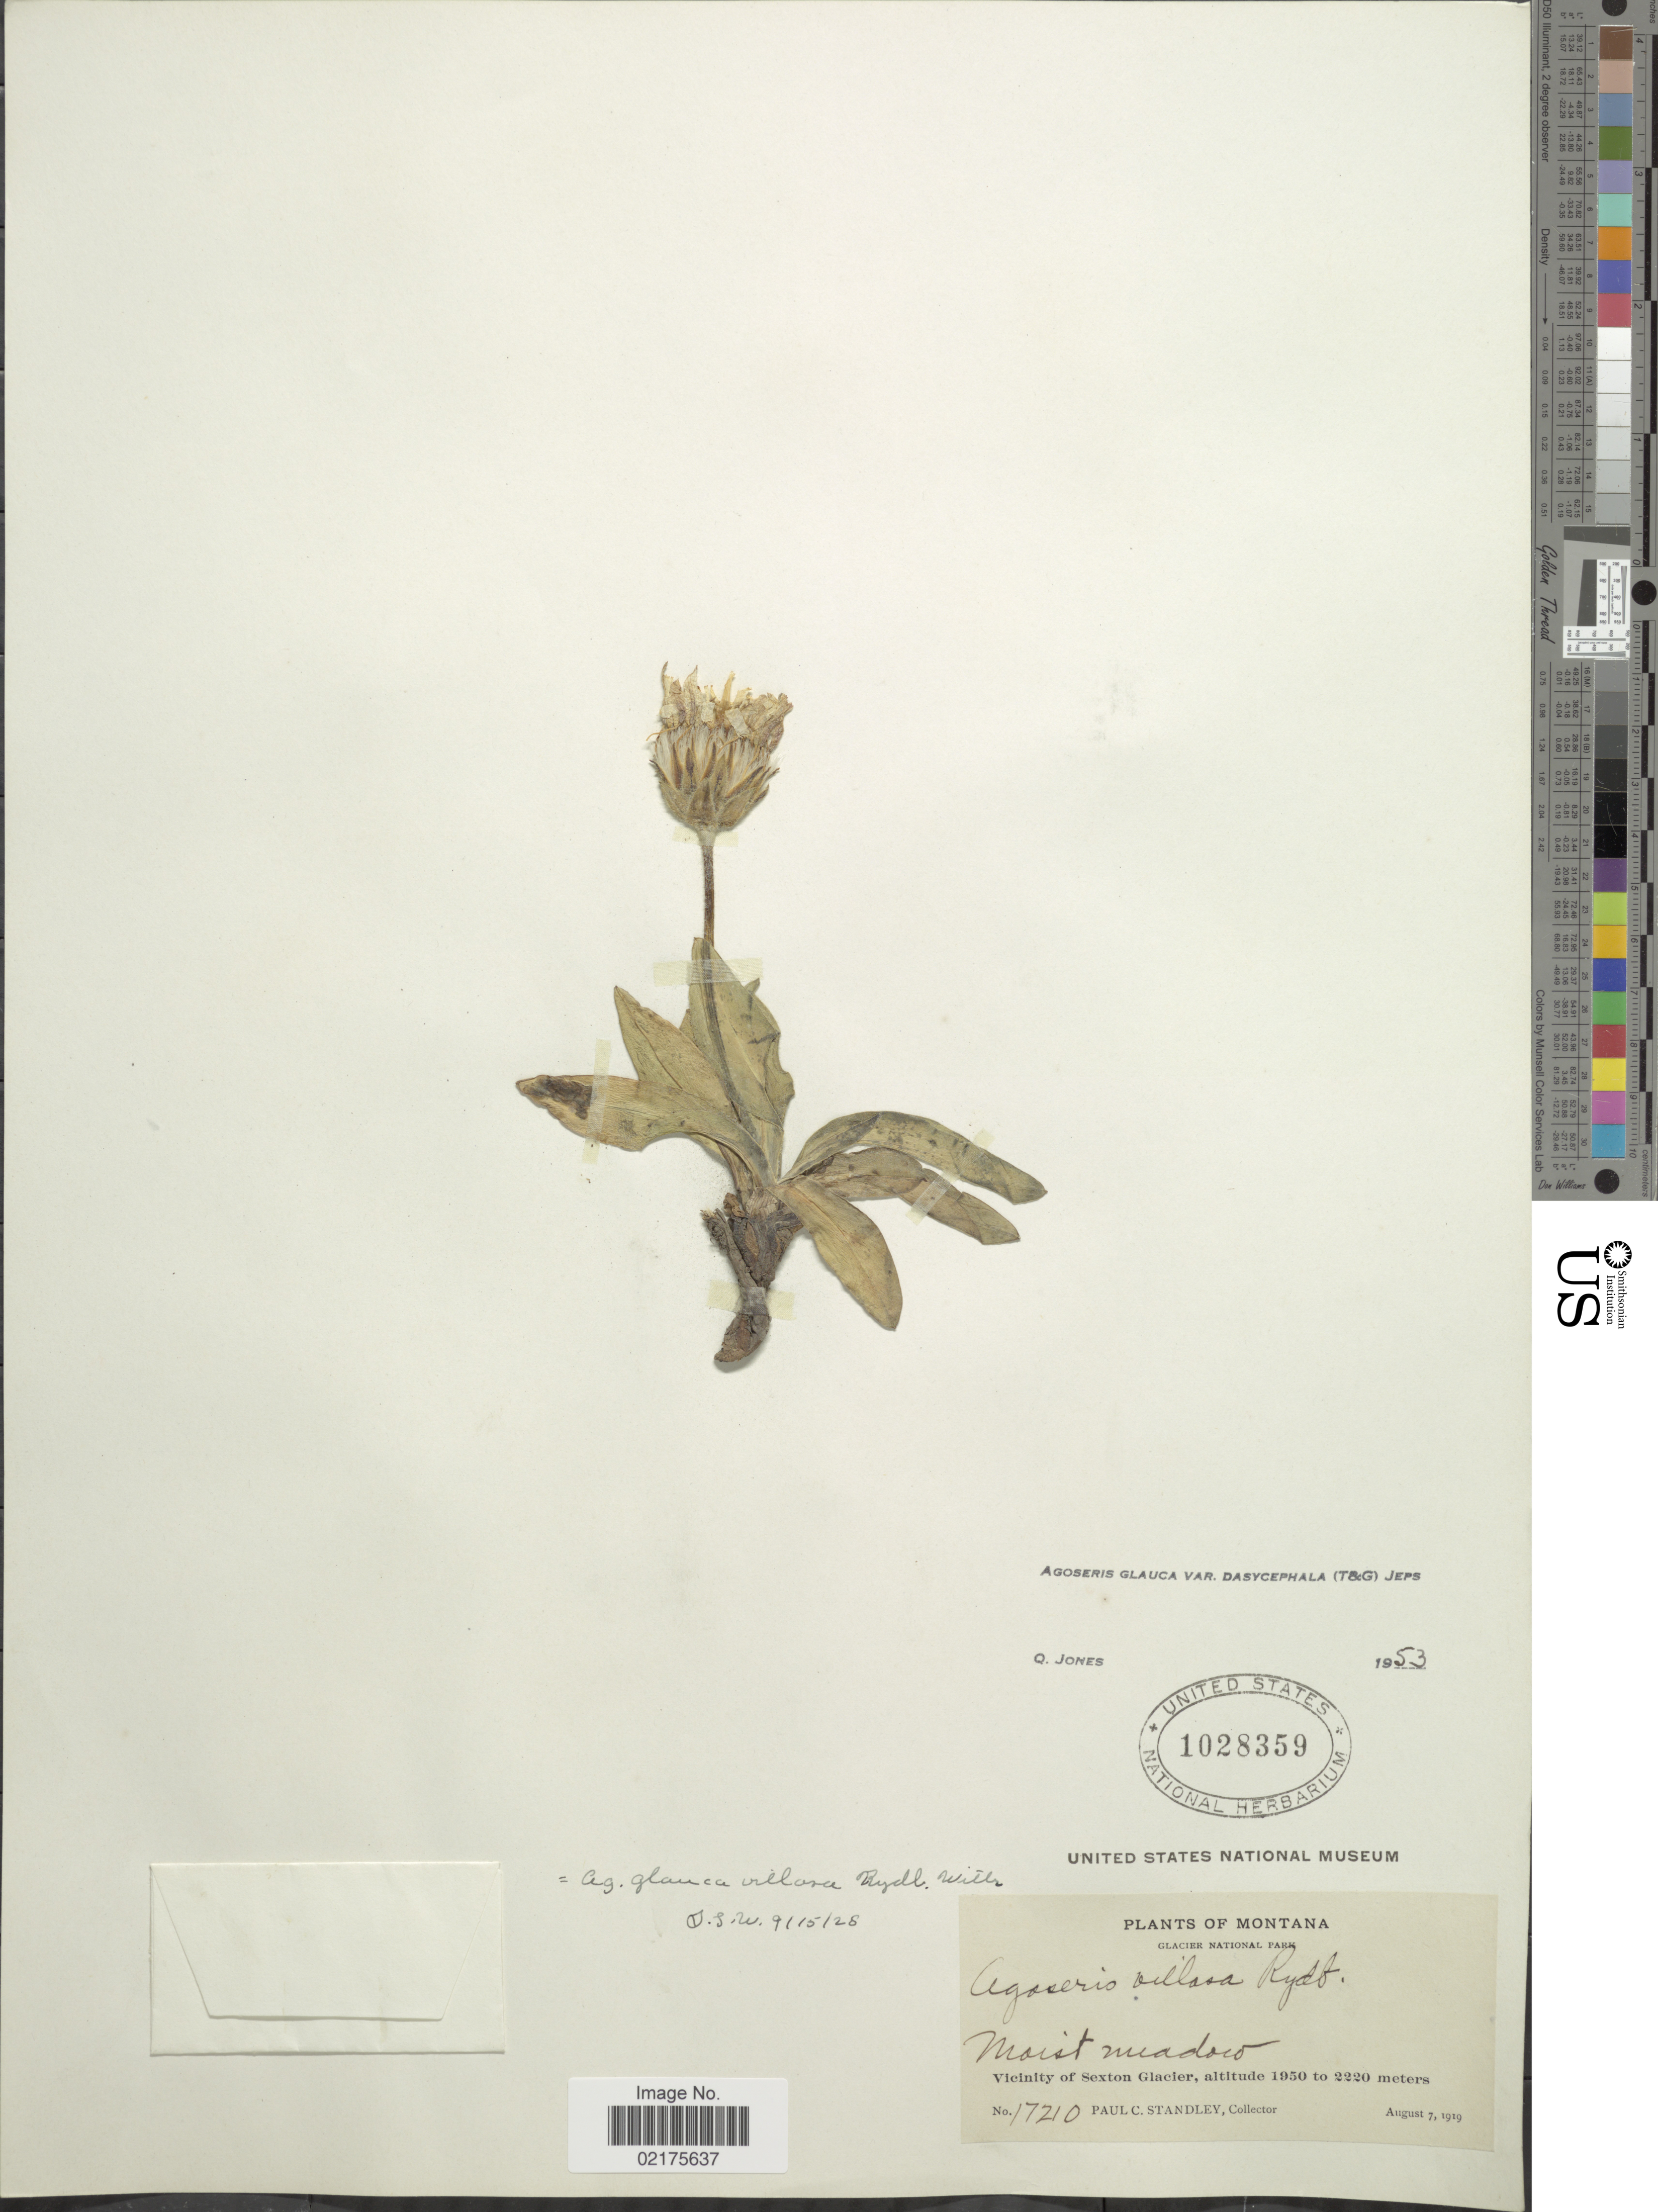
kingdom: Plantae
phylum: Tracheophyta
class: Magnoliopsida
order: Asterales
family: Asteraceae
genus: Agoseris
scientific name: Agoseris glauca var. dasycephala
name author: (Torr. & A. Gray) Jeps.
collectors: P. C. Standley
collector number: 17210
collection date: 1919-08-07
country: United States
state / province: Montana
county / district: Glacier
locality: Glacier National Park, Vicinity of Sexton Glacier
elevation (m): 1950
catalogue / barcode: US 1028359